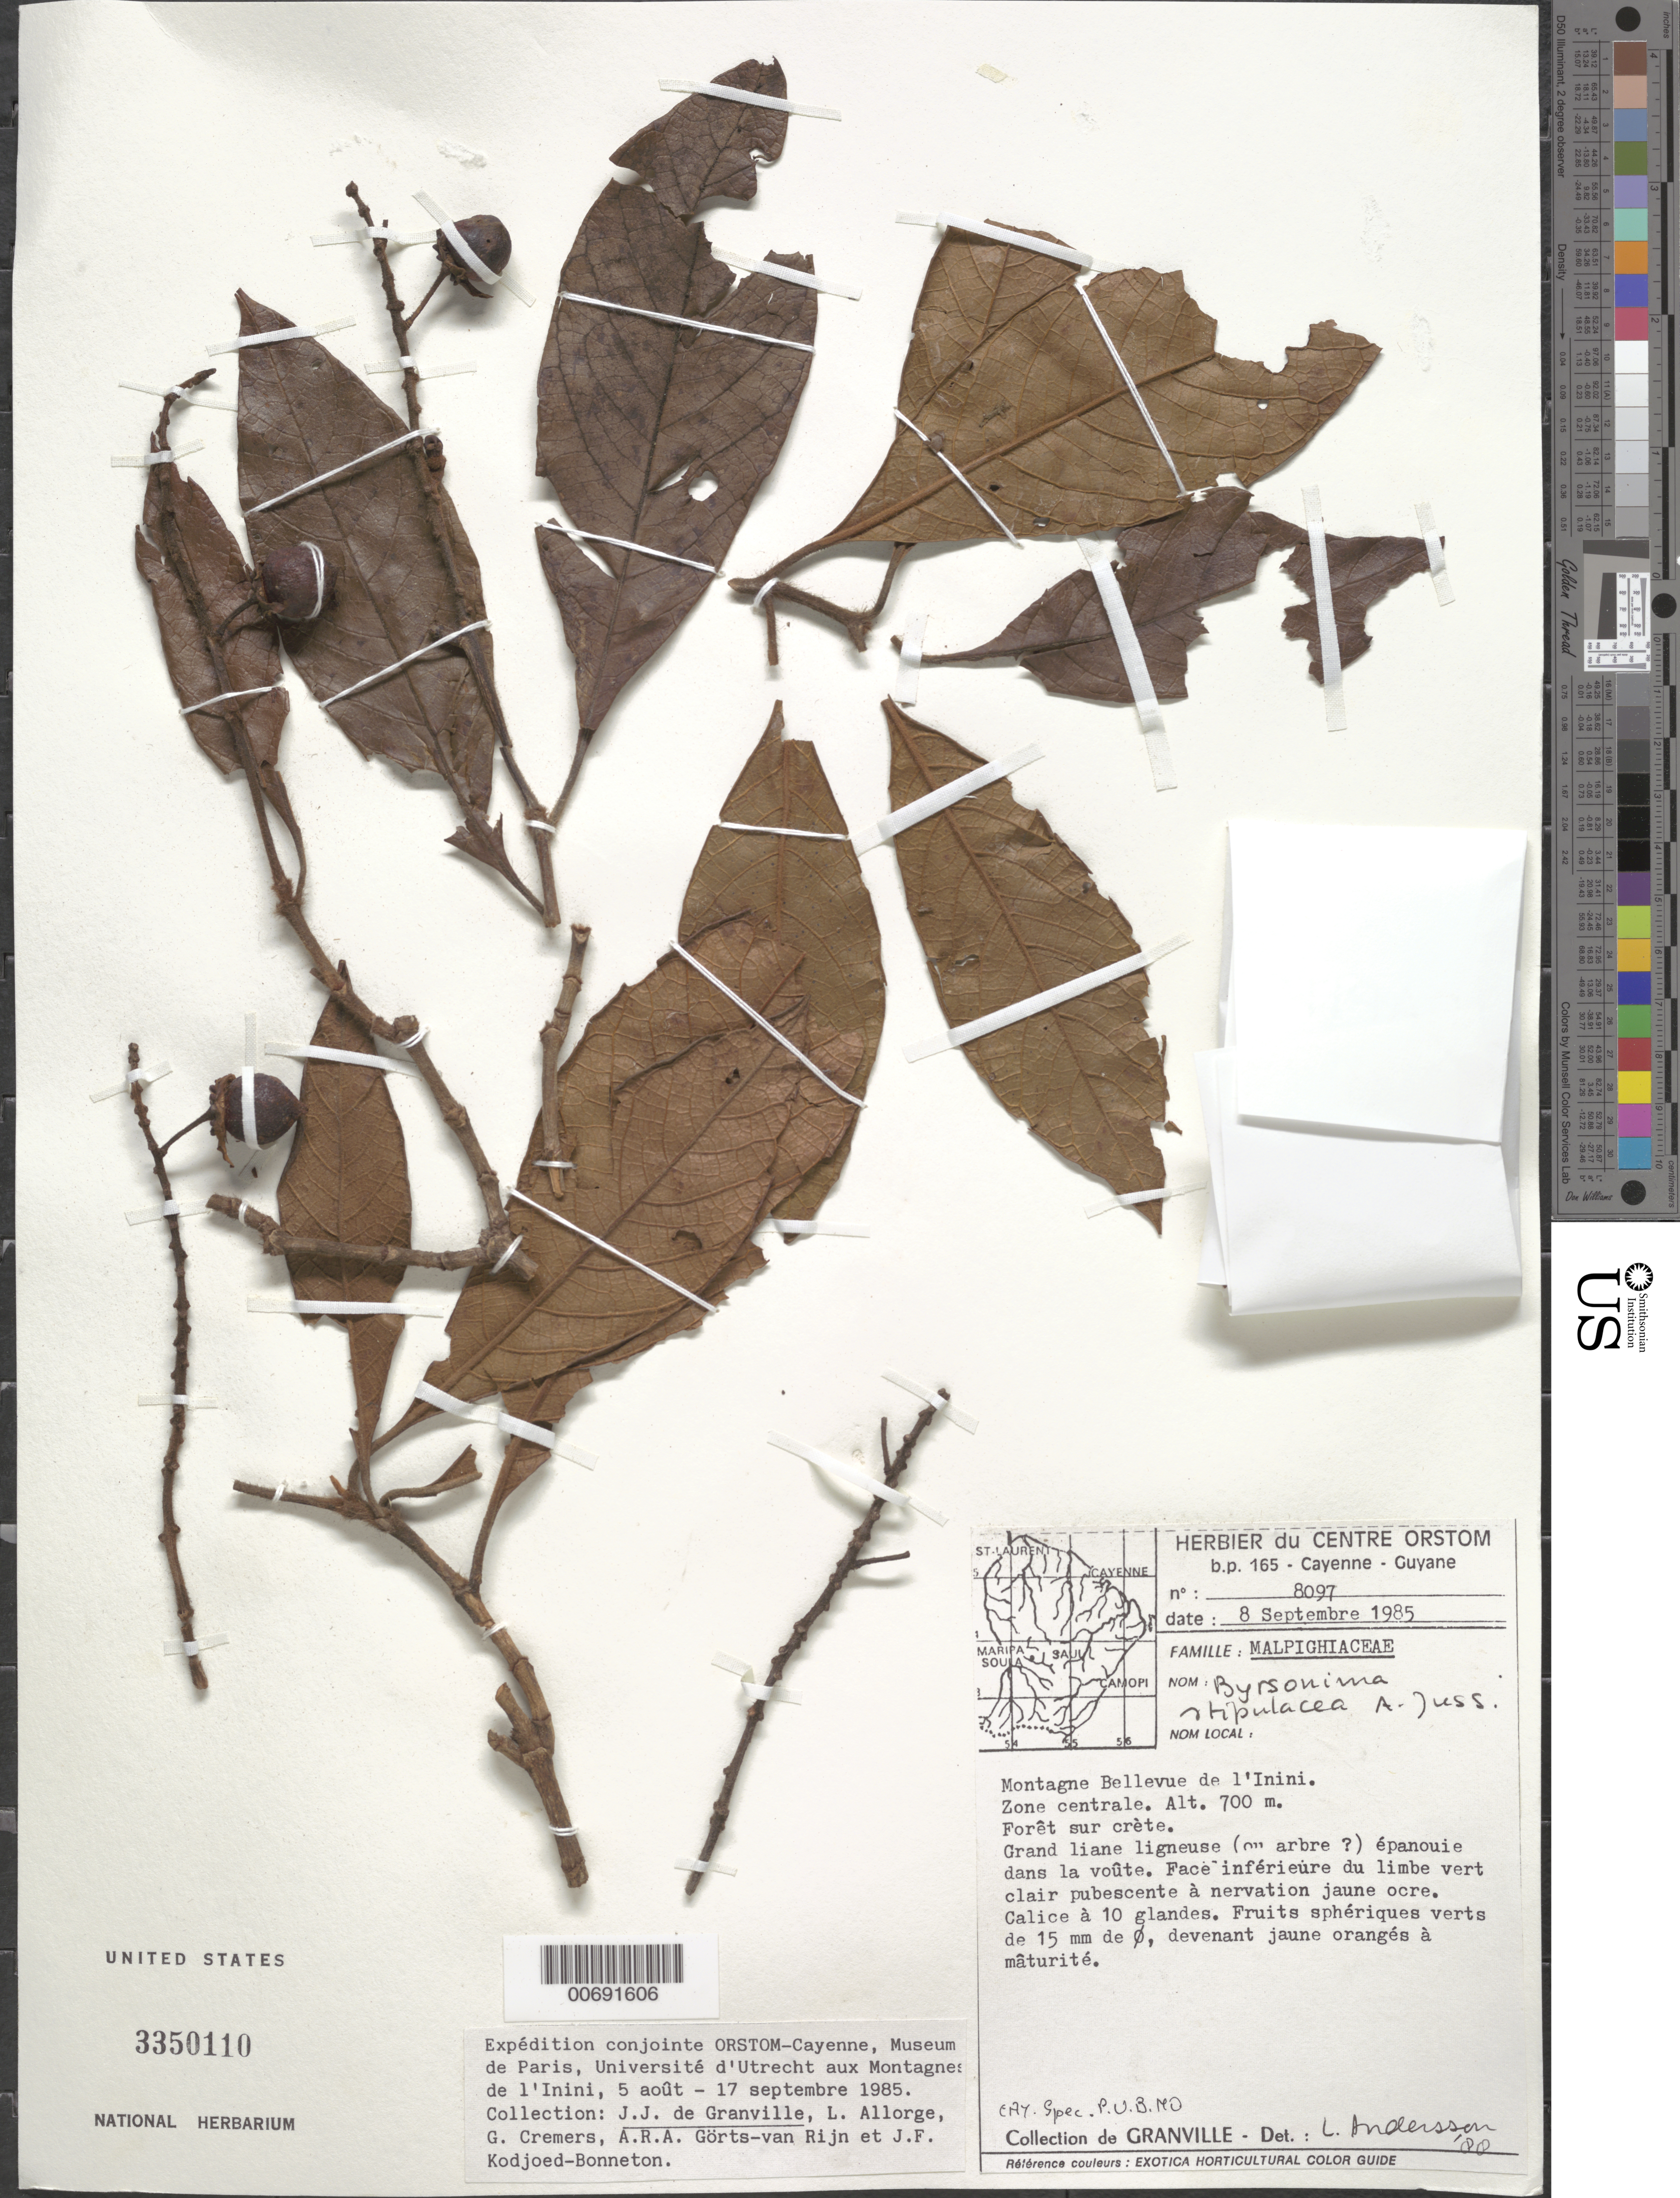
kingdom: Plantae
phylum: Tracheophyta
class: Magnoliopsida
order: Malpighiales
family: Malpighiaceae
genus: Byrsonima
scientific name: Byrsonima stipulacea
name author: A. Juss.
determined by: Andersson, [Bengt] Lennart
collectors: J.-J. de Granville, L. Allorge, G. Cremers, A. .R. A. Görts-van Rijn & J. Kodjoed-Bonneton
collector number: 8097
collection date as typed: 8-Sep-85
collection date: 1985-09-08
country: French Guiana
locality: Montagnes Bellevue de l'Inini, zone centrale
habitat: Forêt sur crete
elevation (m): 700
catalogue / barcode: US 3350110